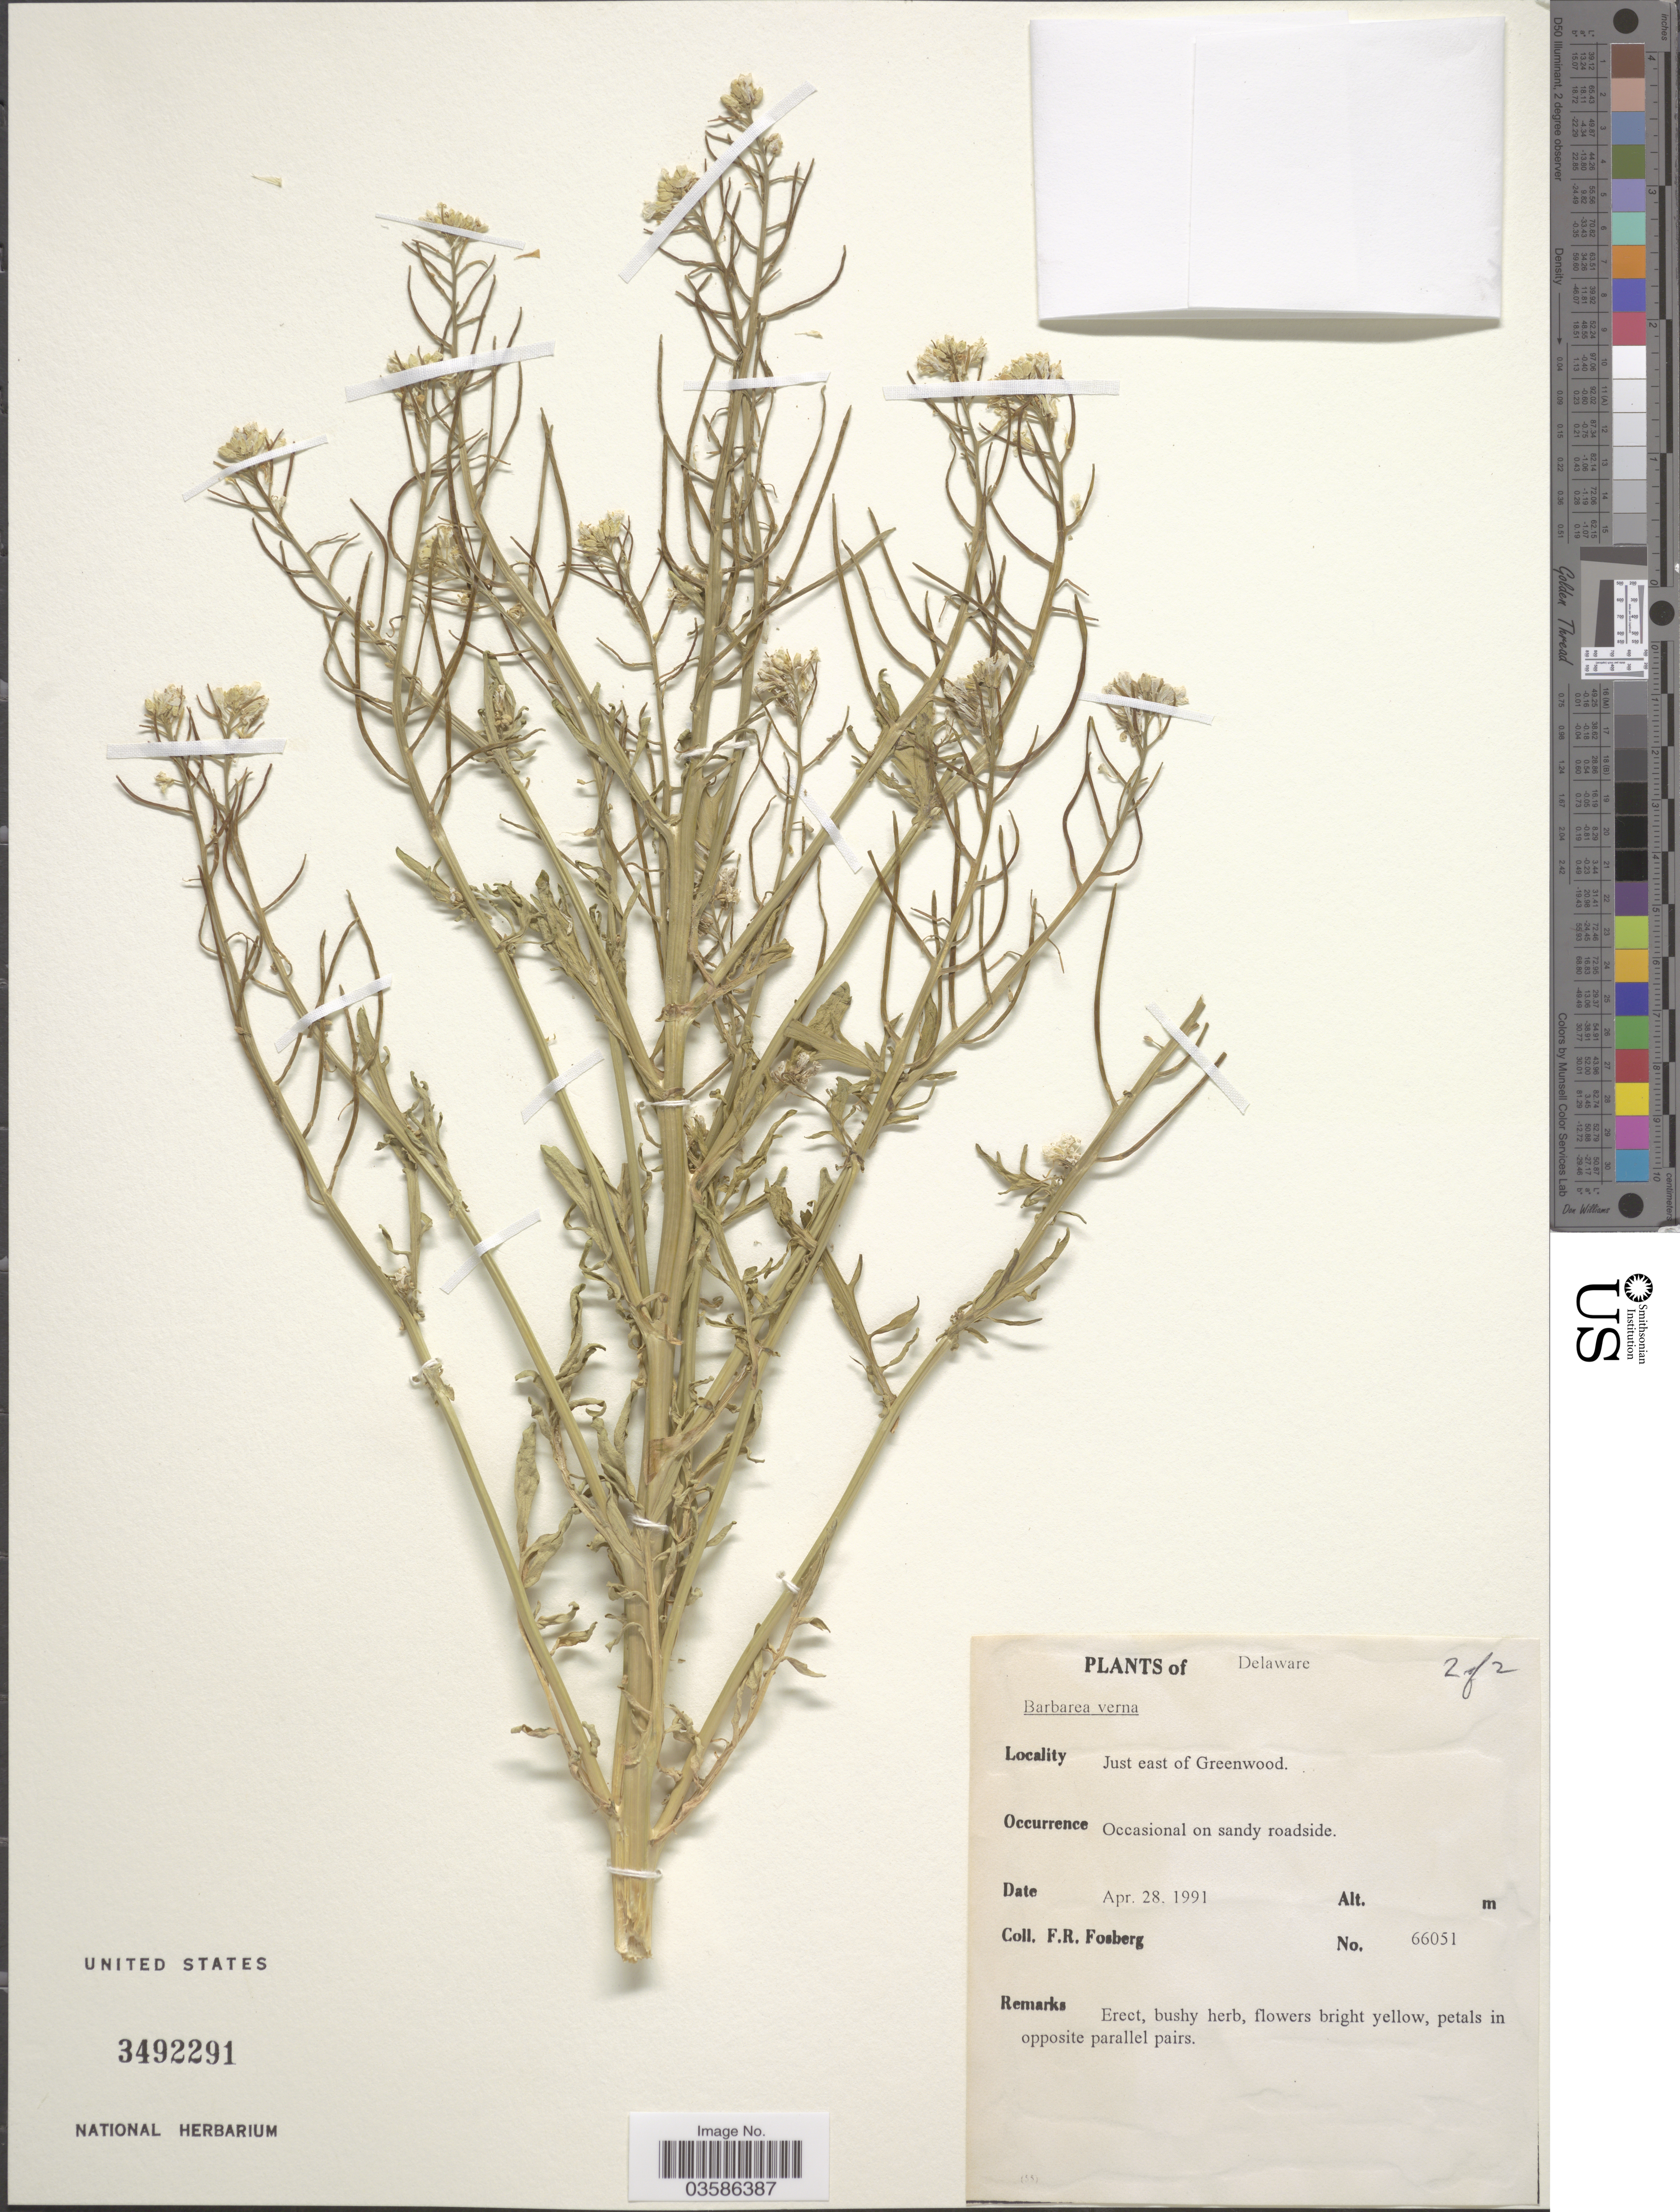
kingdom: Plantae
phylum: Tracheophyta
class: Magnoliopsida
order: Brassicales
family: Brassicaceae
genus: Barbarea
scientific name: Barbarea verna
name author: (Mill.) Asch.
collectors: F. R. Fosberg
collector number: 66051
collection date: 1991-04-28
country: United States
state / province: Delaware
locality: Just east of Greenwood.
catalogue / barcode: US 3492291